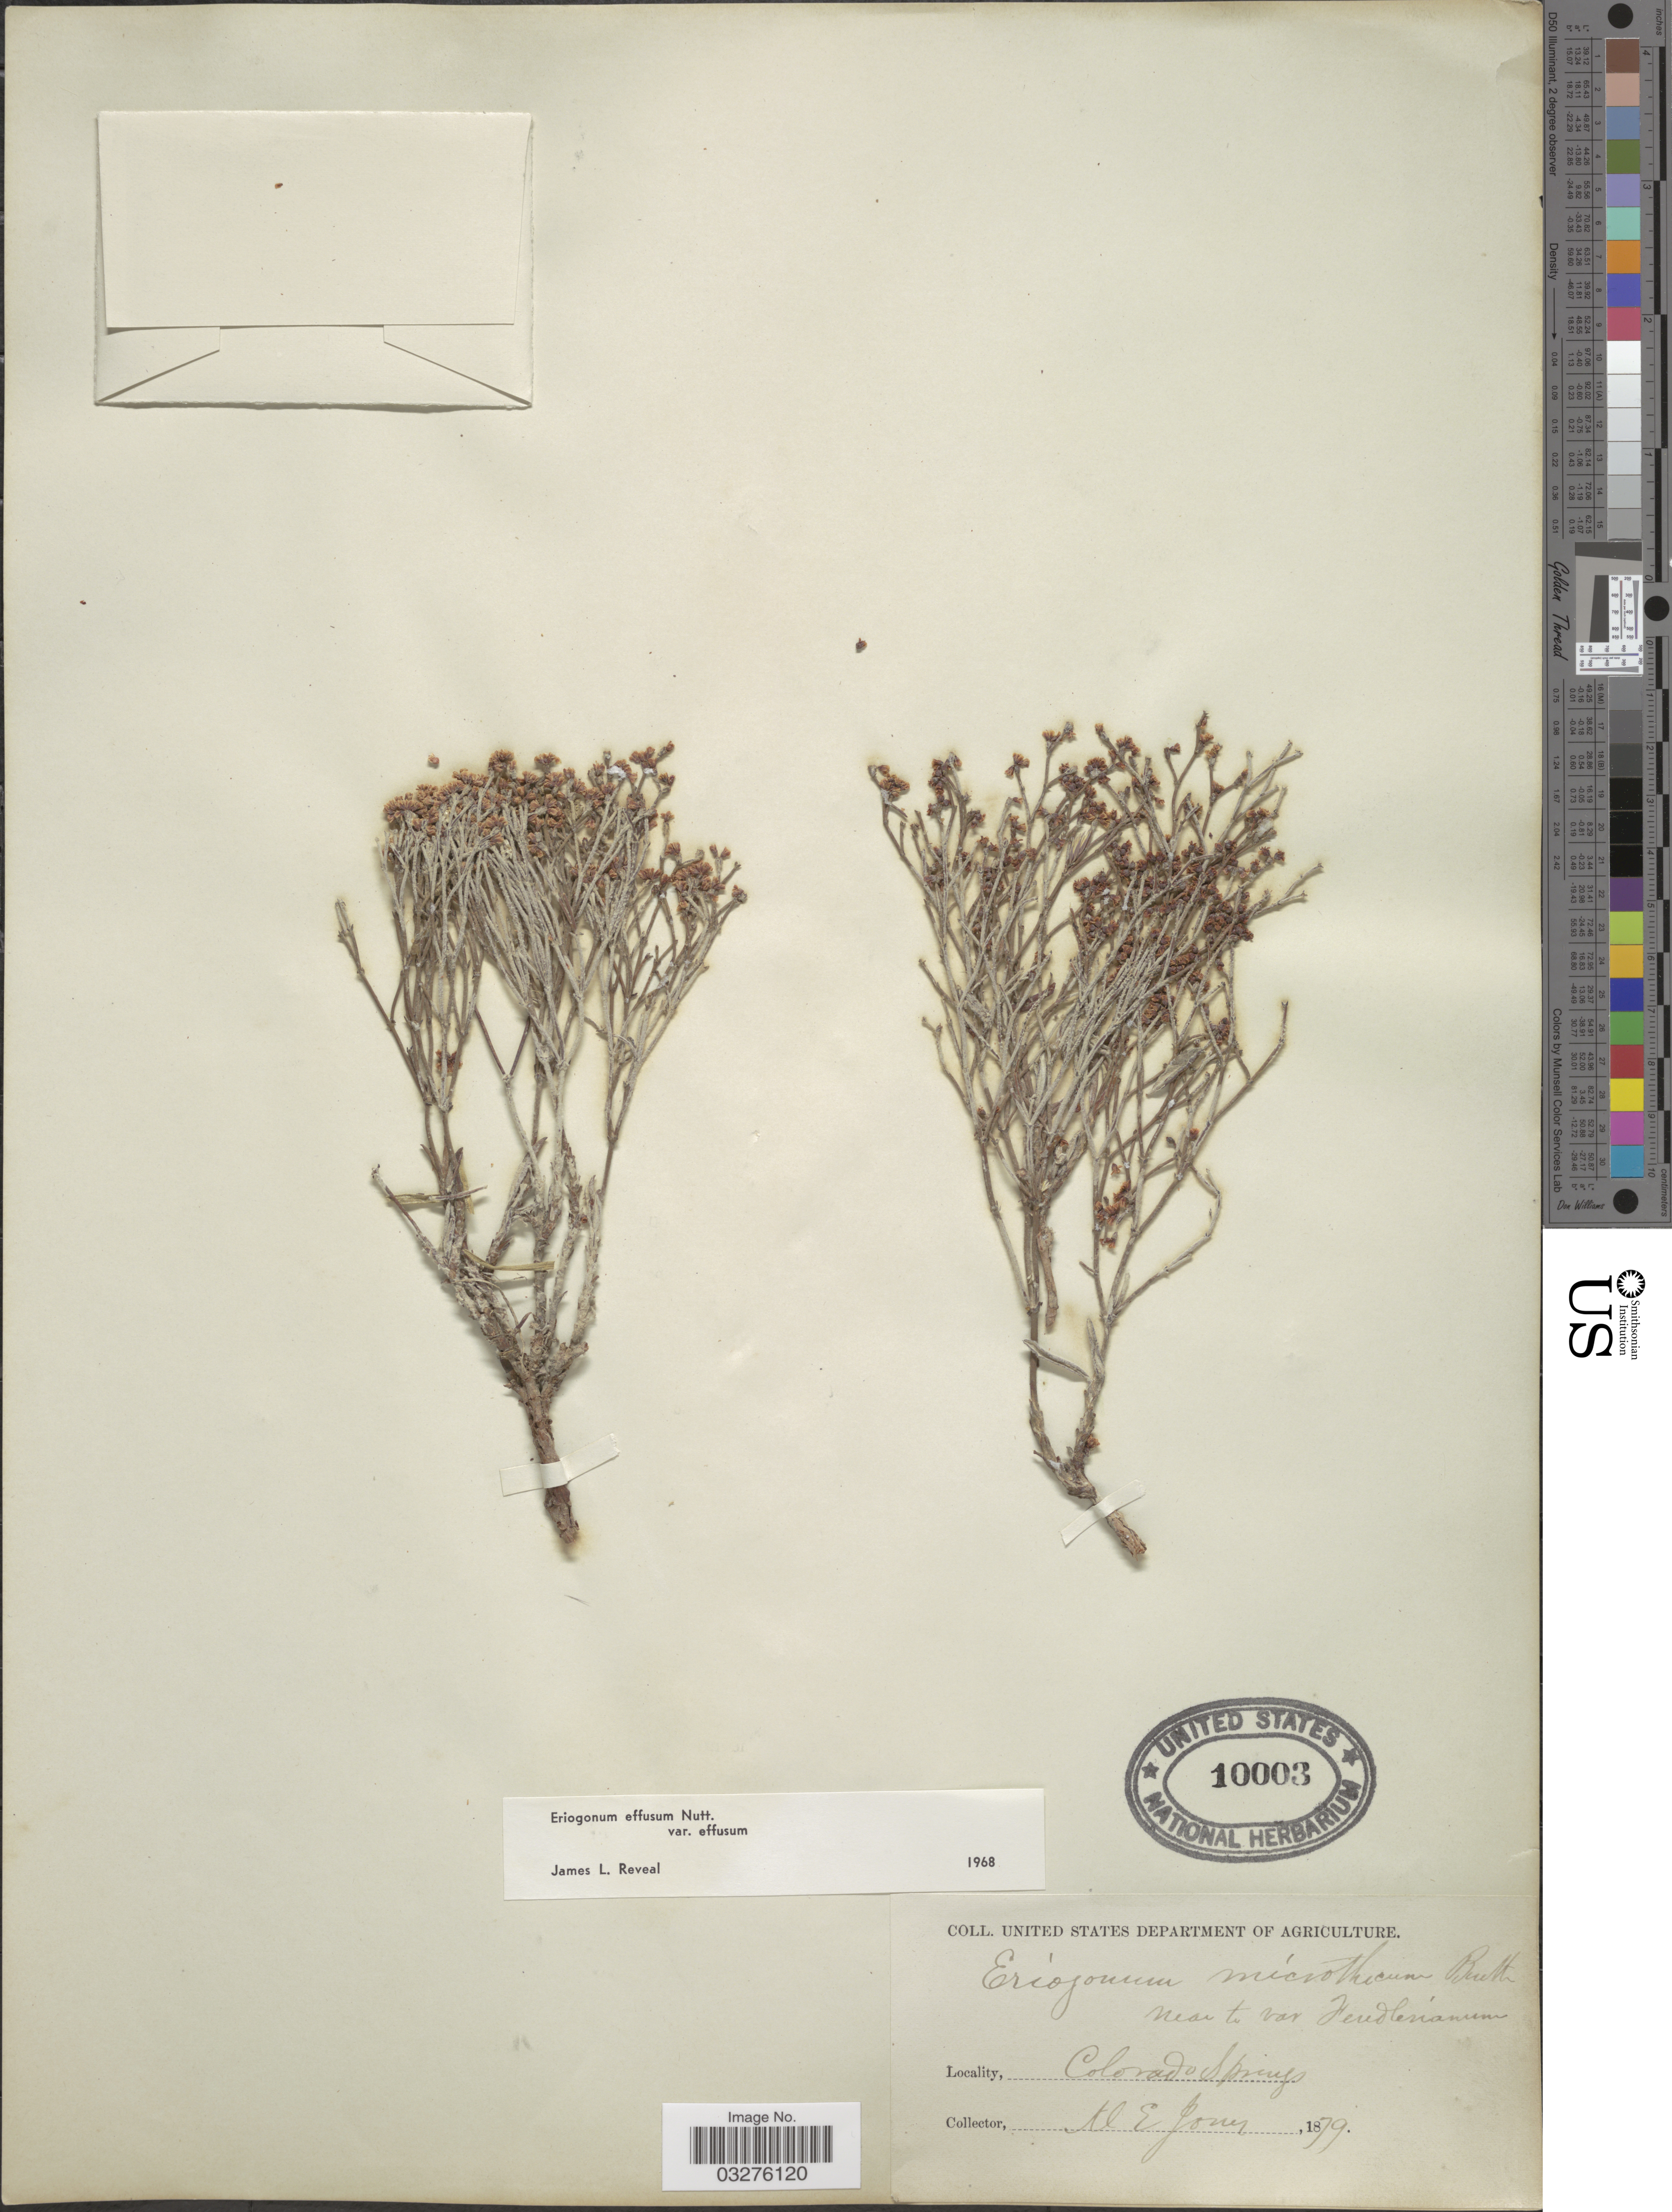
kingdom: Plantae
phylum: Tracheophyta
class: Magnoliopsida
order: Caryophyllales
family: Polygonaceae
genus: Eriogonum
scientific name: Eriogonum effusum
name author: Nutt.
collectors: M. E. Jones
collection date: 1879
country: United States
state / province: Colorado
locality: Colorado Springs.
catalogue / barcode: US 10003